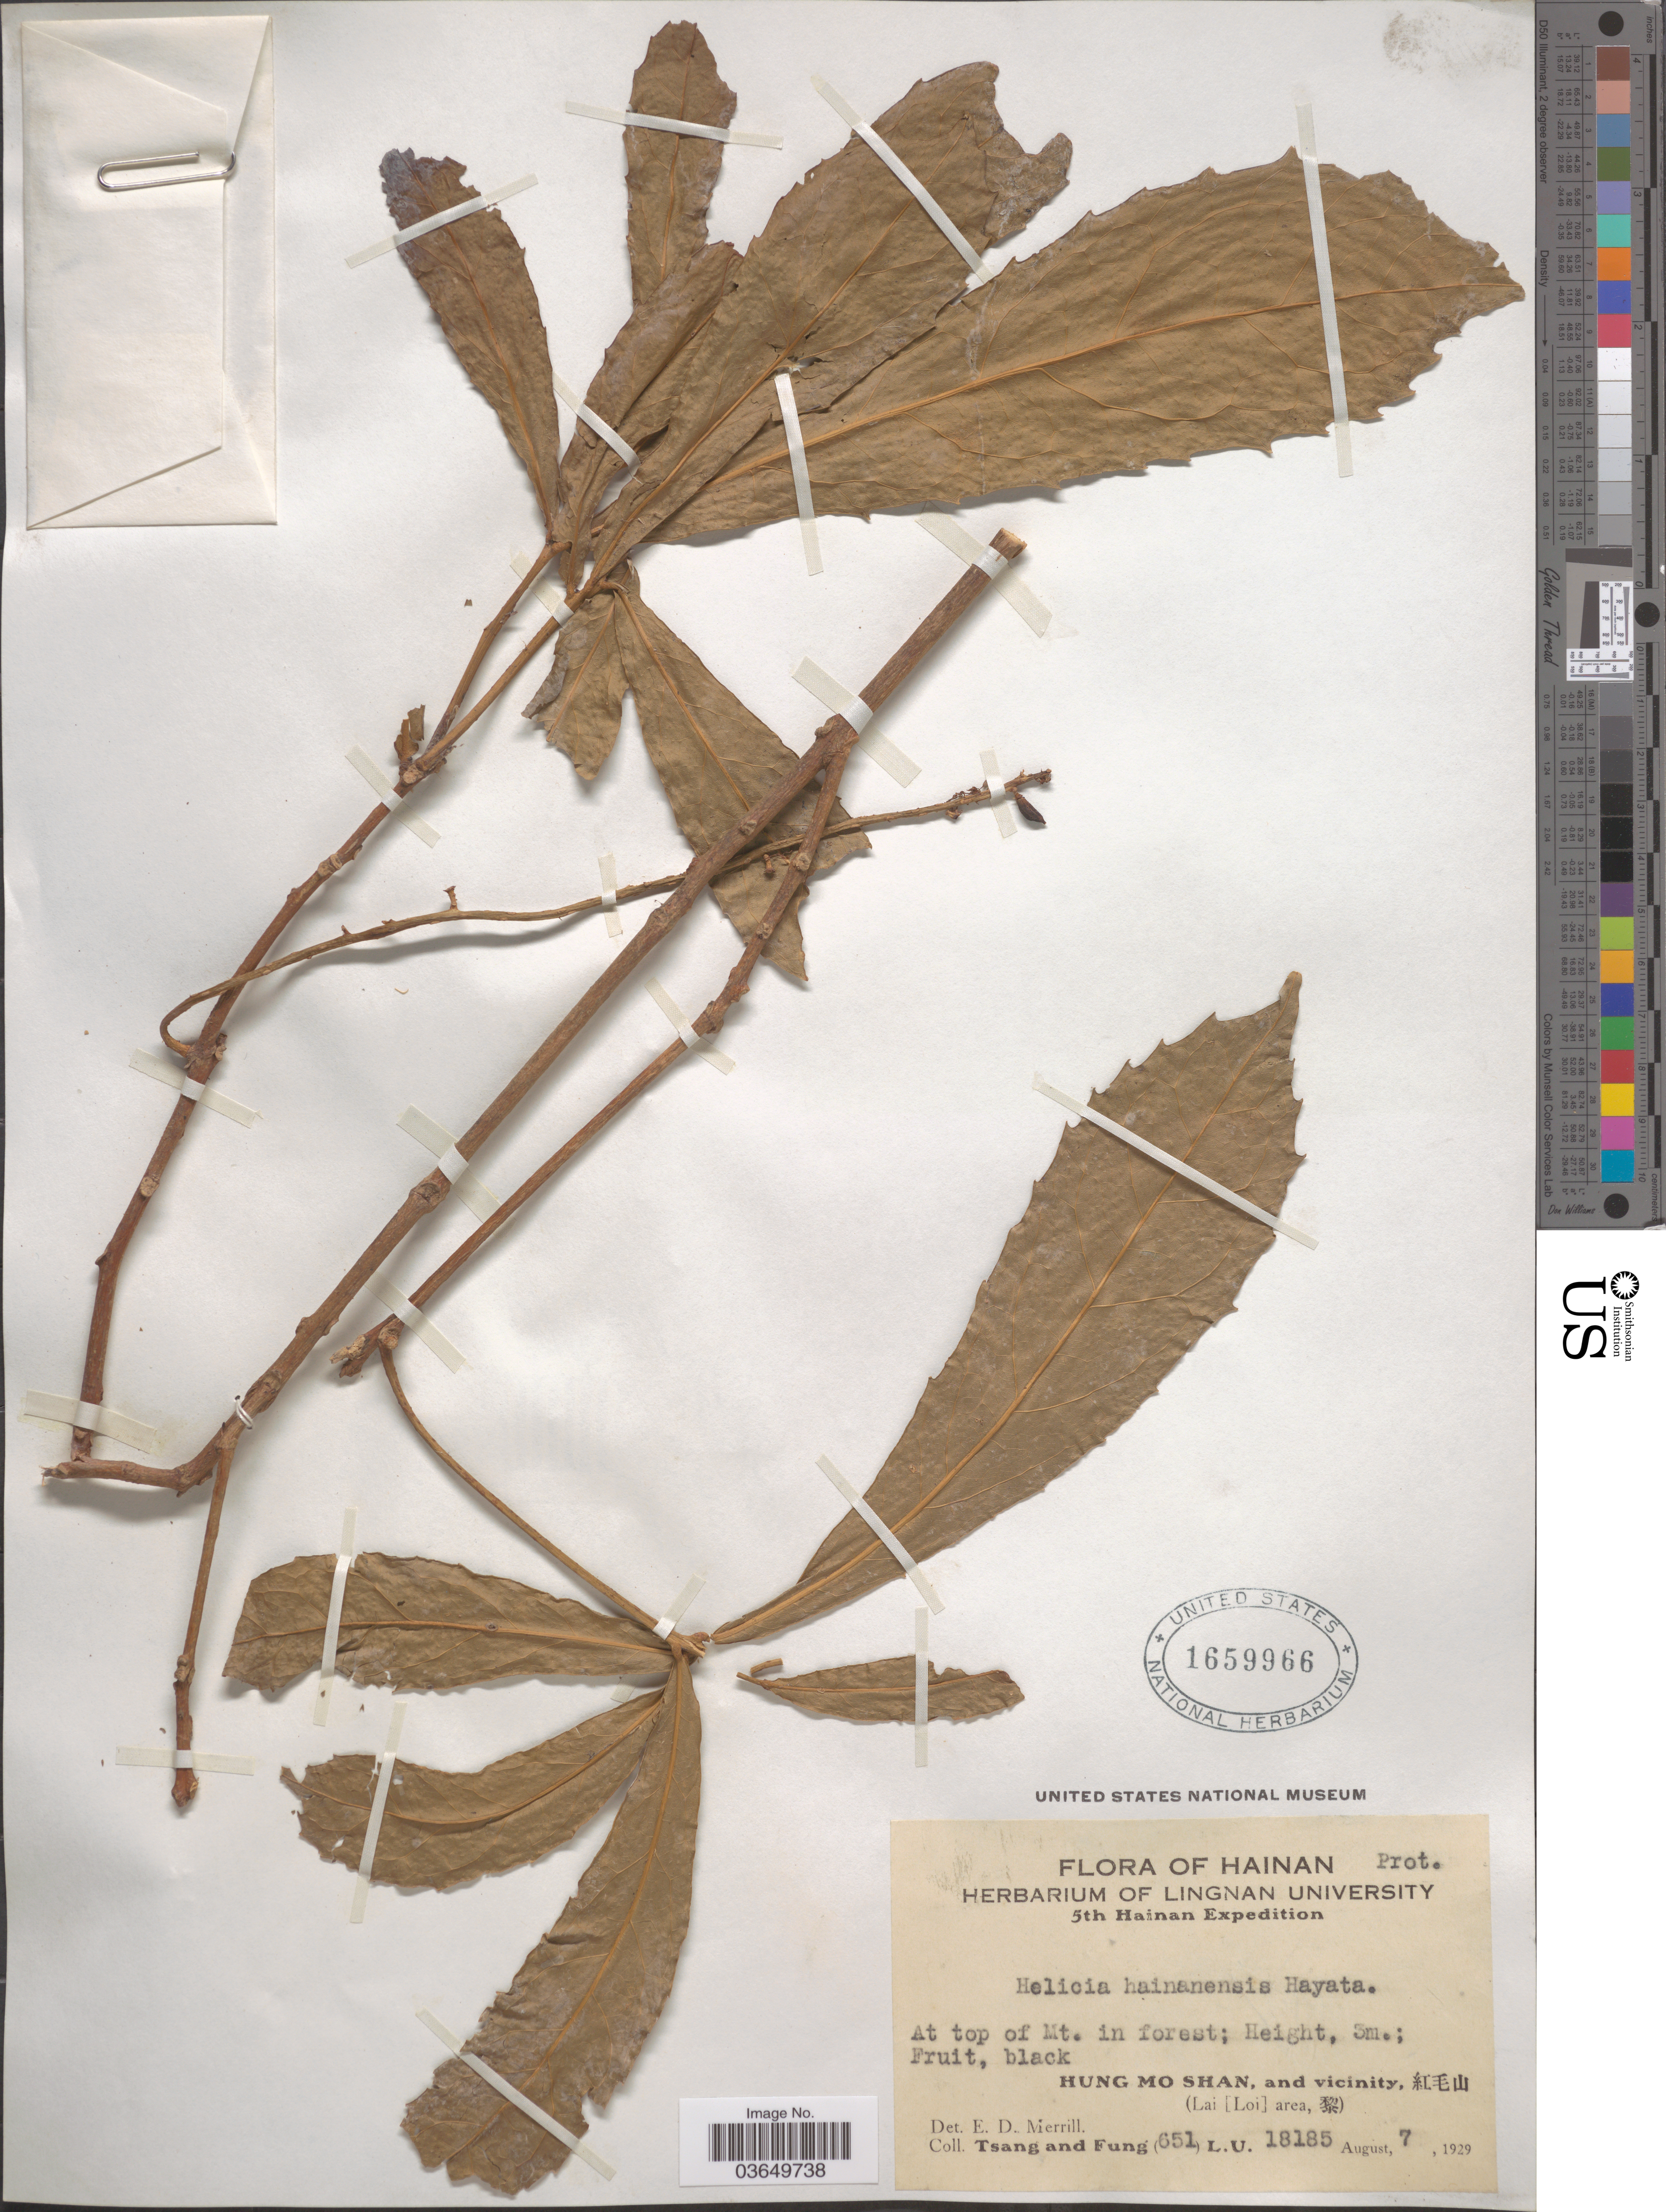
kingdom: Plantae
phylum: Tracheophyta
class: Magnoliopsida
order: Proteales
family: Proteaceae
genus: Helicia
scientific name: Helicia hainanensis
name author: Hayata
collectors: -. T'sang & Fung, --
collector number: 651L.U.18185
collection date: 1929-08-07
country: China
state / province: Hainan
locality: Hung Mo Shan, and vicinity, X. (Lai [Loi] area, X).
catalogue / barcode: US 1659966